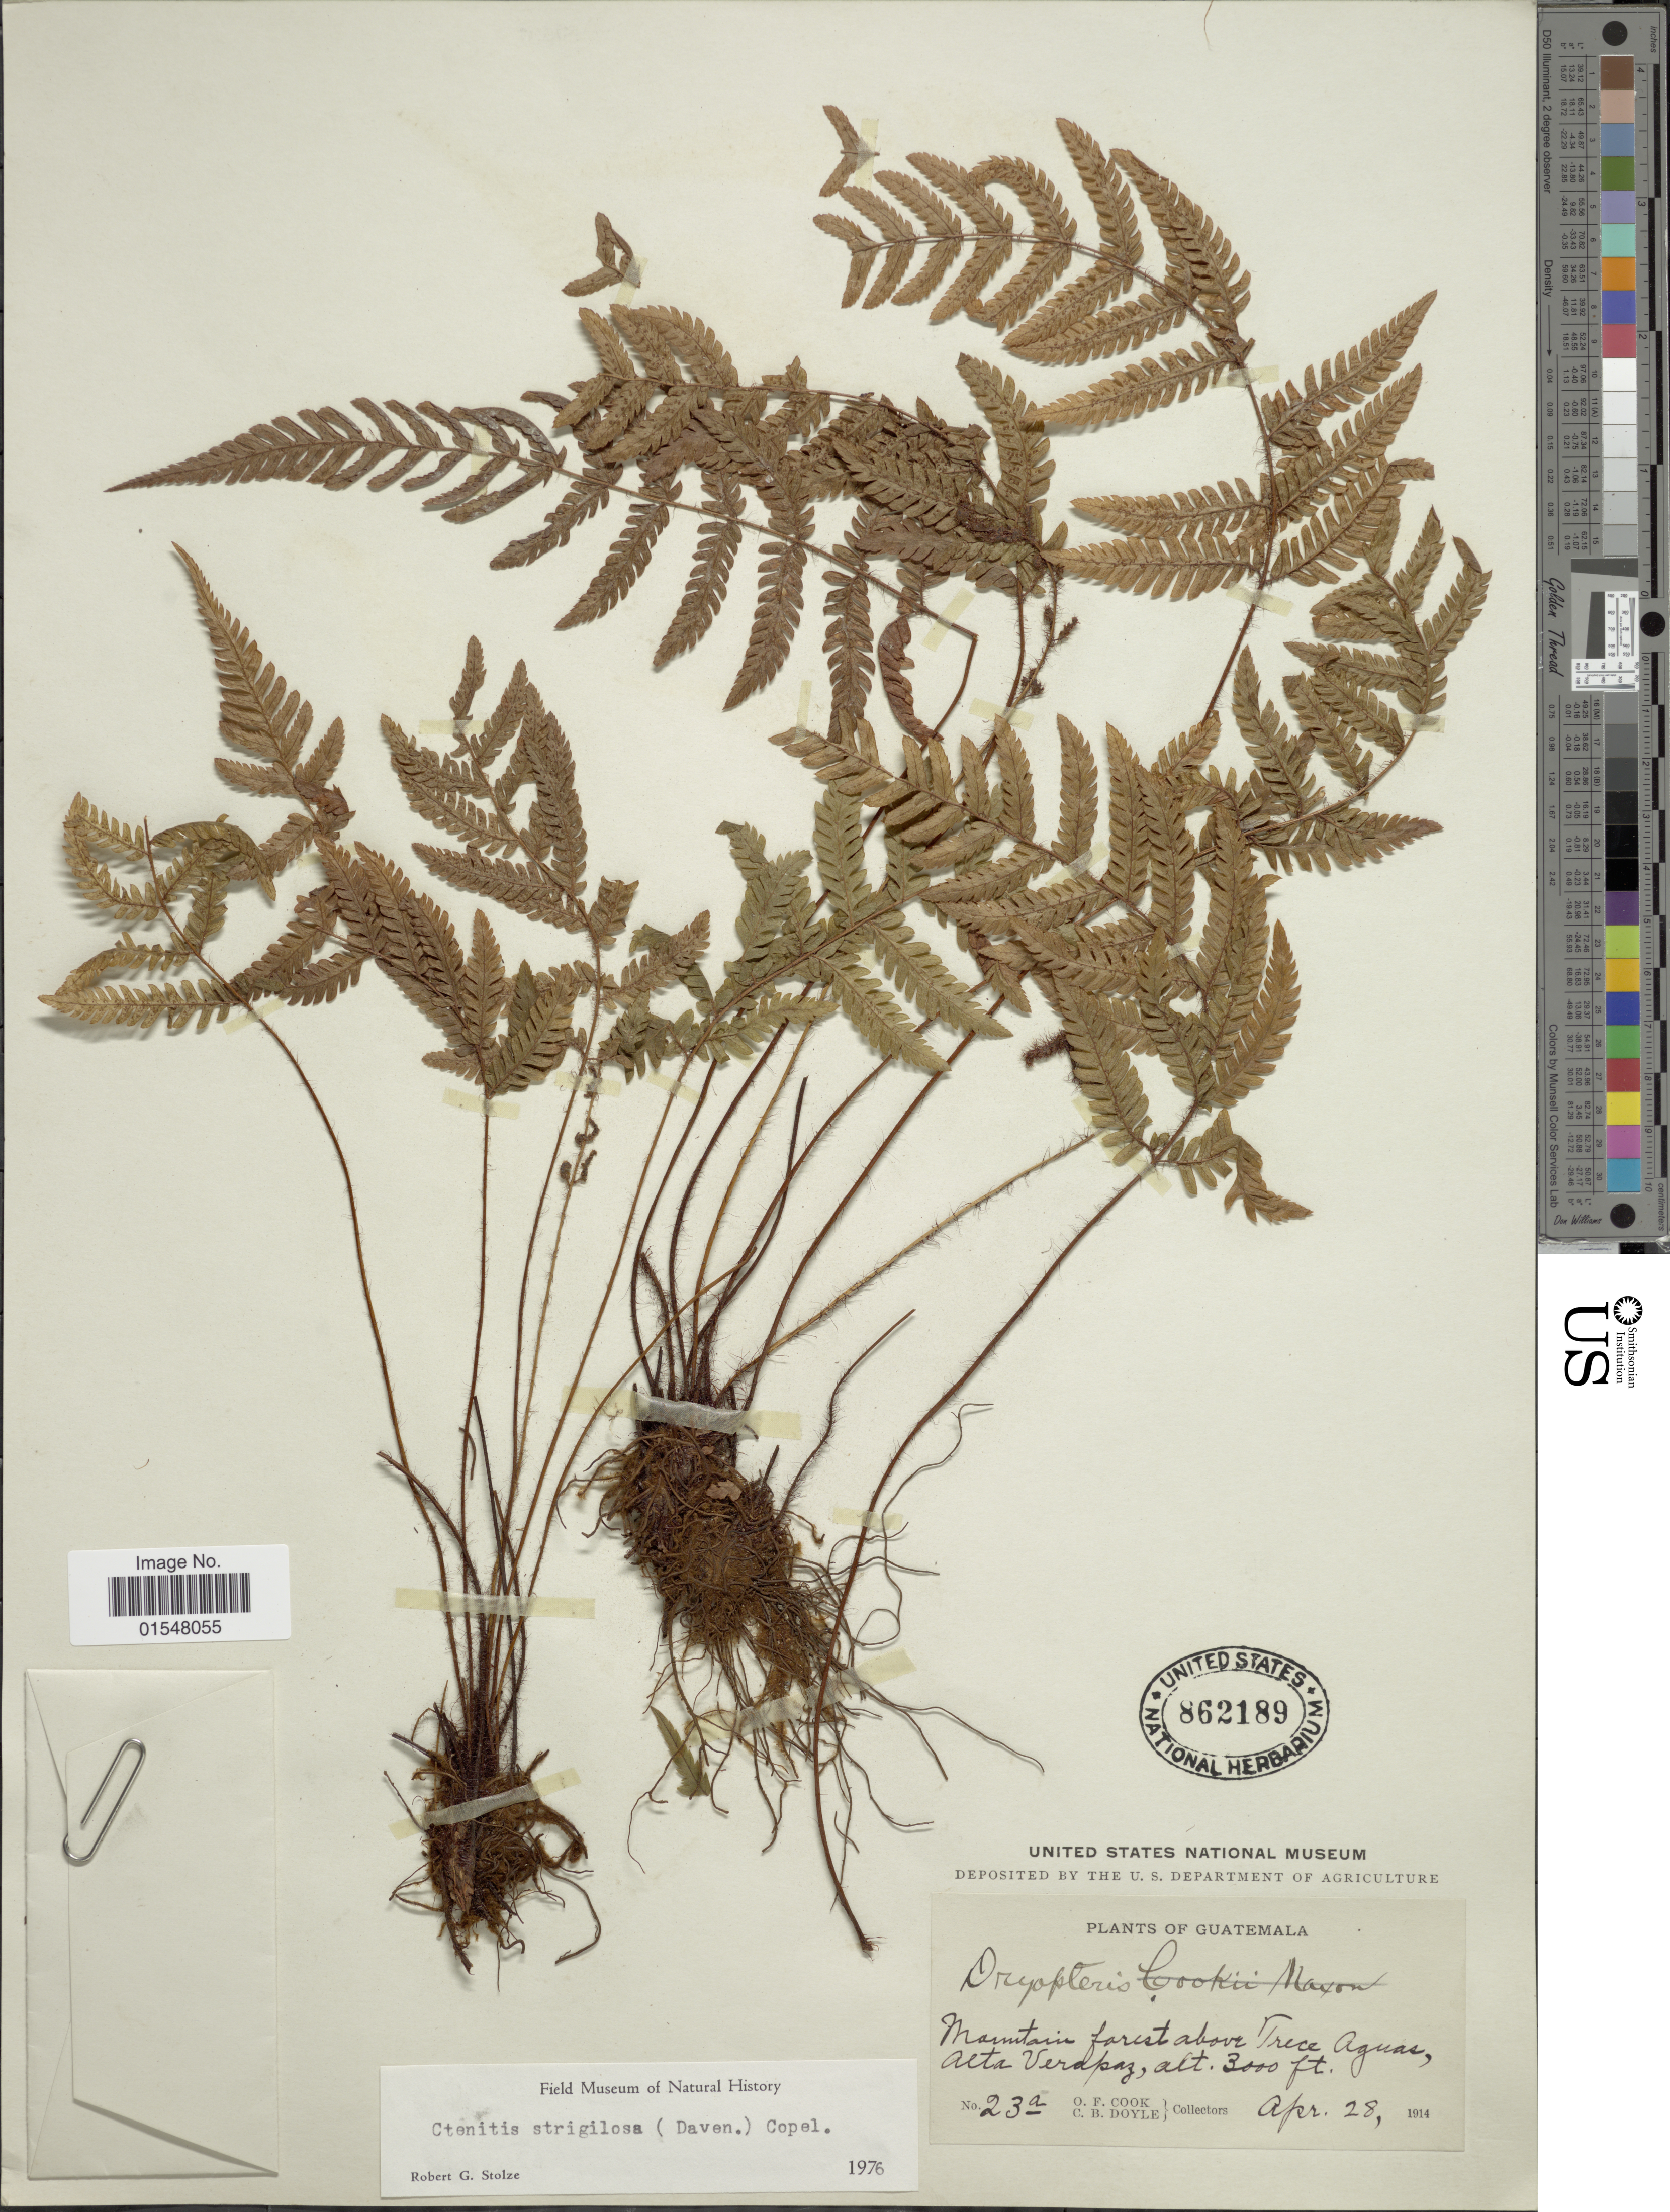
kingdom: Plantae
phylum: Tracheophyta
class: Polypodiopsida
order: Polypodiales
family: Dryopteridaceae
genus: Ctenitis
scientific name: Ctenitis strigilosa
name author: (Davenp.) Copel.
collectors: O. F. Cook & C. Doyle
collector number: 23a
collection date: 1914-04-28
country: Guatemala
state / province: Alta Verapaz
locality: Mountain forest above Trece Aguas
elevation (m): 914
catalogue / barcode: US 862189